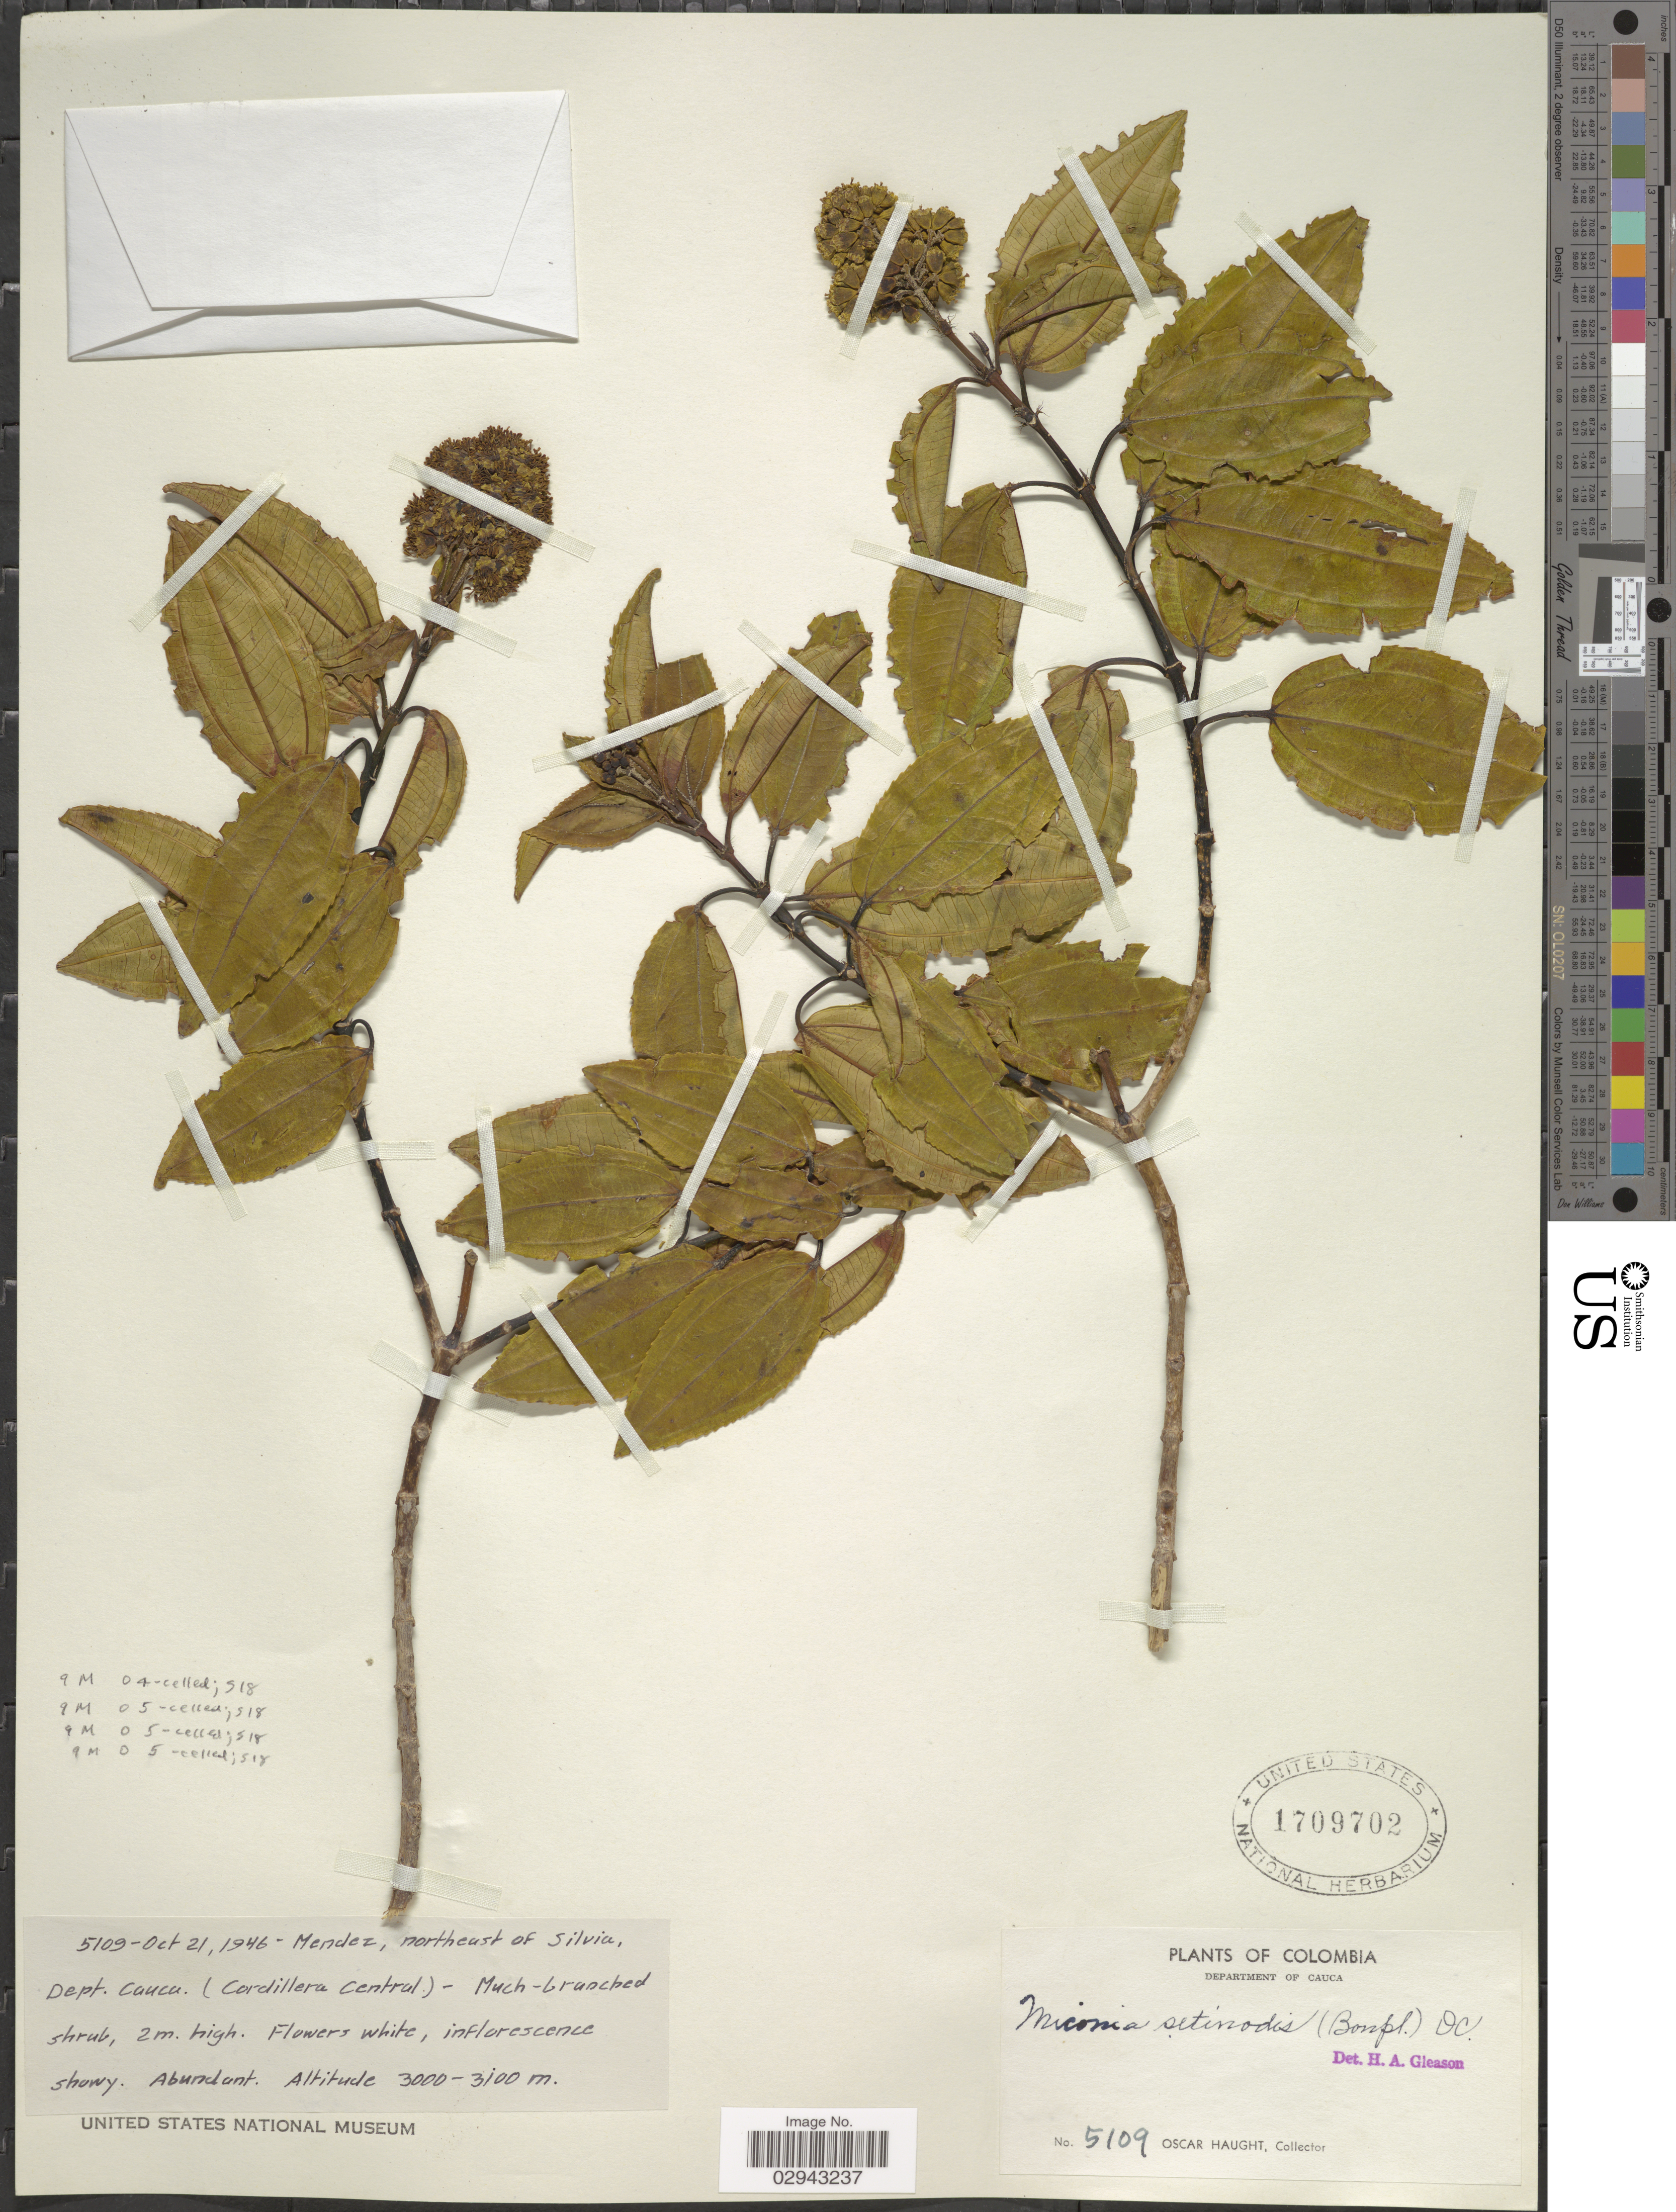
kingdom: Plantae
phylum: Tracheophyta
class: Magnoliopsida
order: Myrtales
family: Melastomataceae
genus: Miconia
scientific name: Miconia setinodis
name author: (Bonpl.) DC.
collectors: O. L. Haught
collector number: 5109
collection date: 1946-10-21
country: Colombia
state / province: Cauca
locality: Department of Cauca. Mendez, northeast of Silvia, Dept. Cauca (Cordillera Central).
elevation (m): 3000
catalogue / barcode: US 1709702